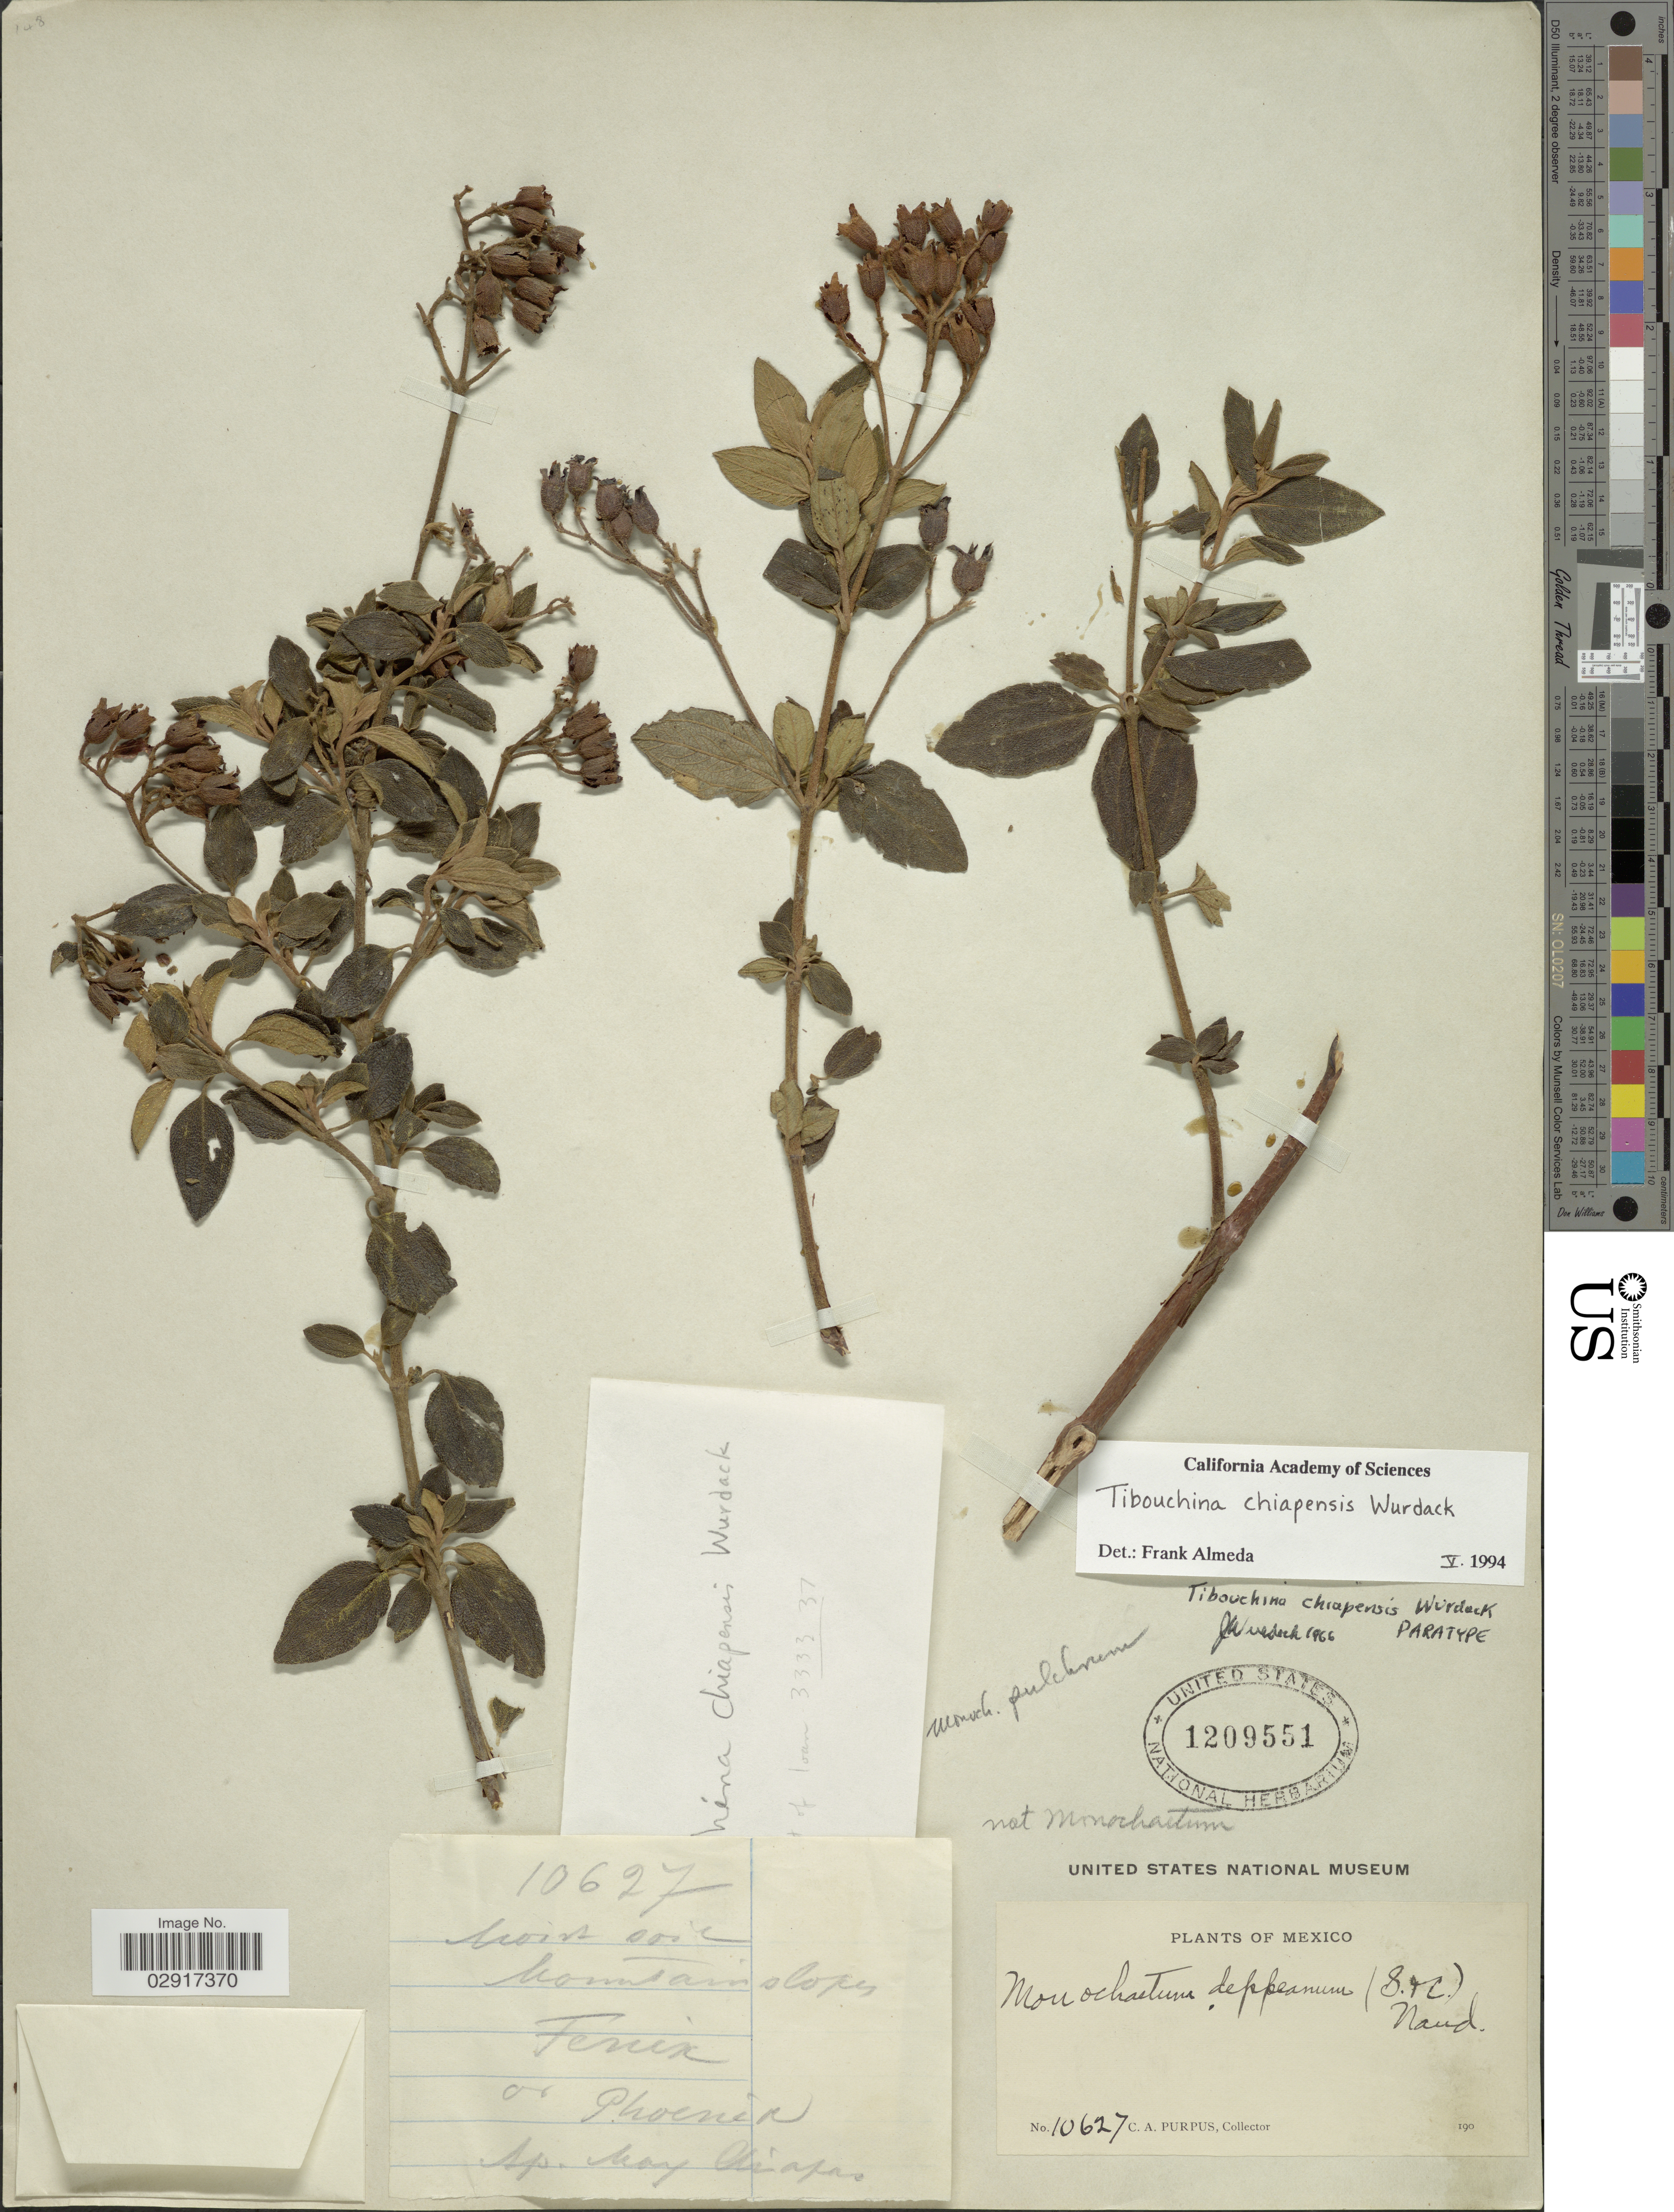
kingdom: Plantae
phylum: Tracheophyta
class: Magnoliopsida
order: Myrtales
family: Melastomataceae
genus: Heterocentron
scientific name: Heterocentron chiapense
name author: (Wurdack) P.J.F. Guim. & Michelang.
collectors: C. A. Purpus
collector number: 10627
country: Mexico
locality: Mountain slopes.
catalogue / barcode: US 1209551